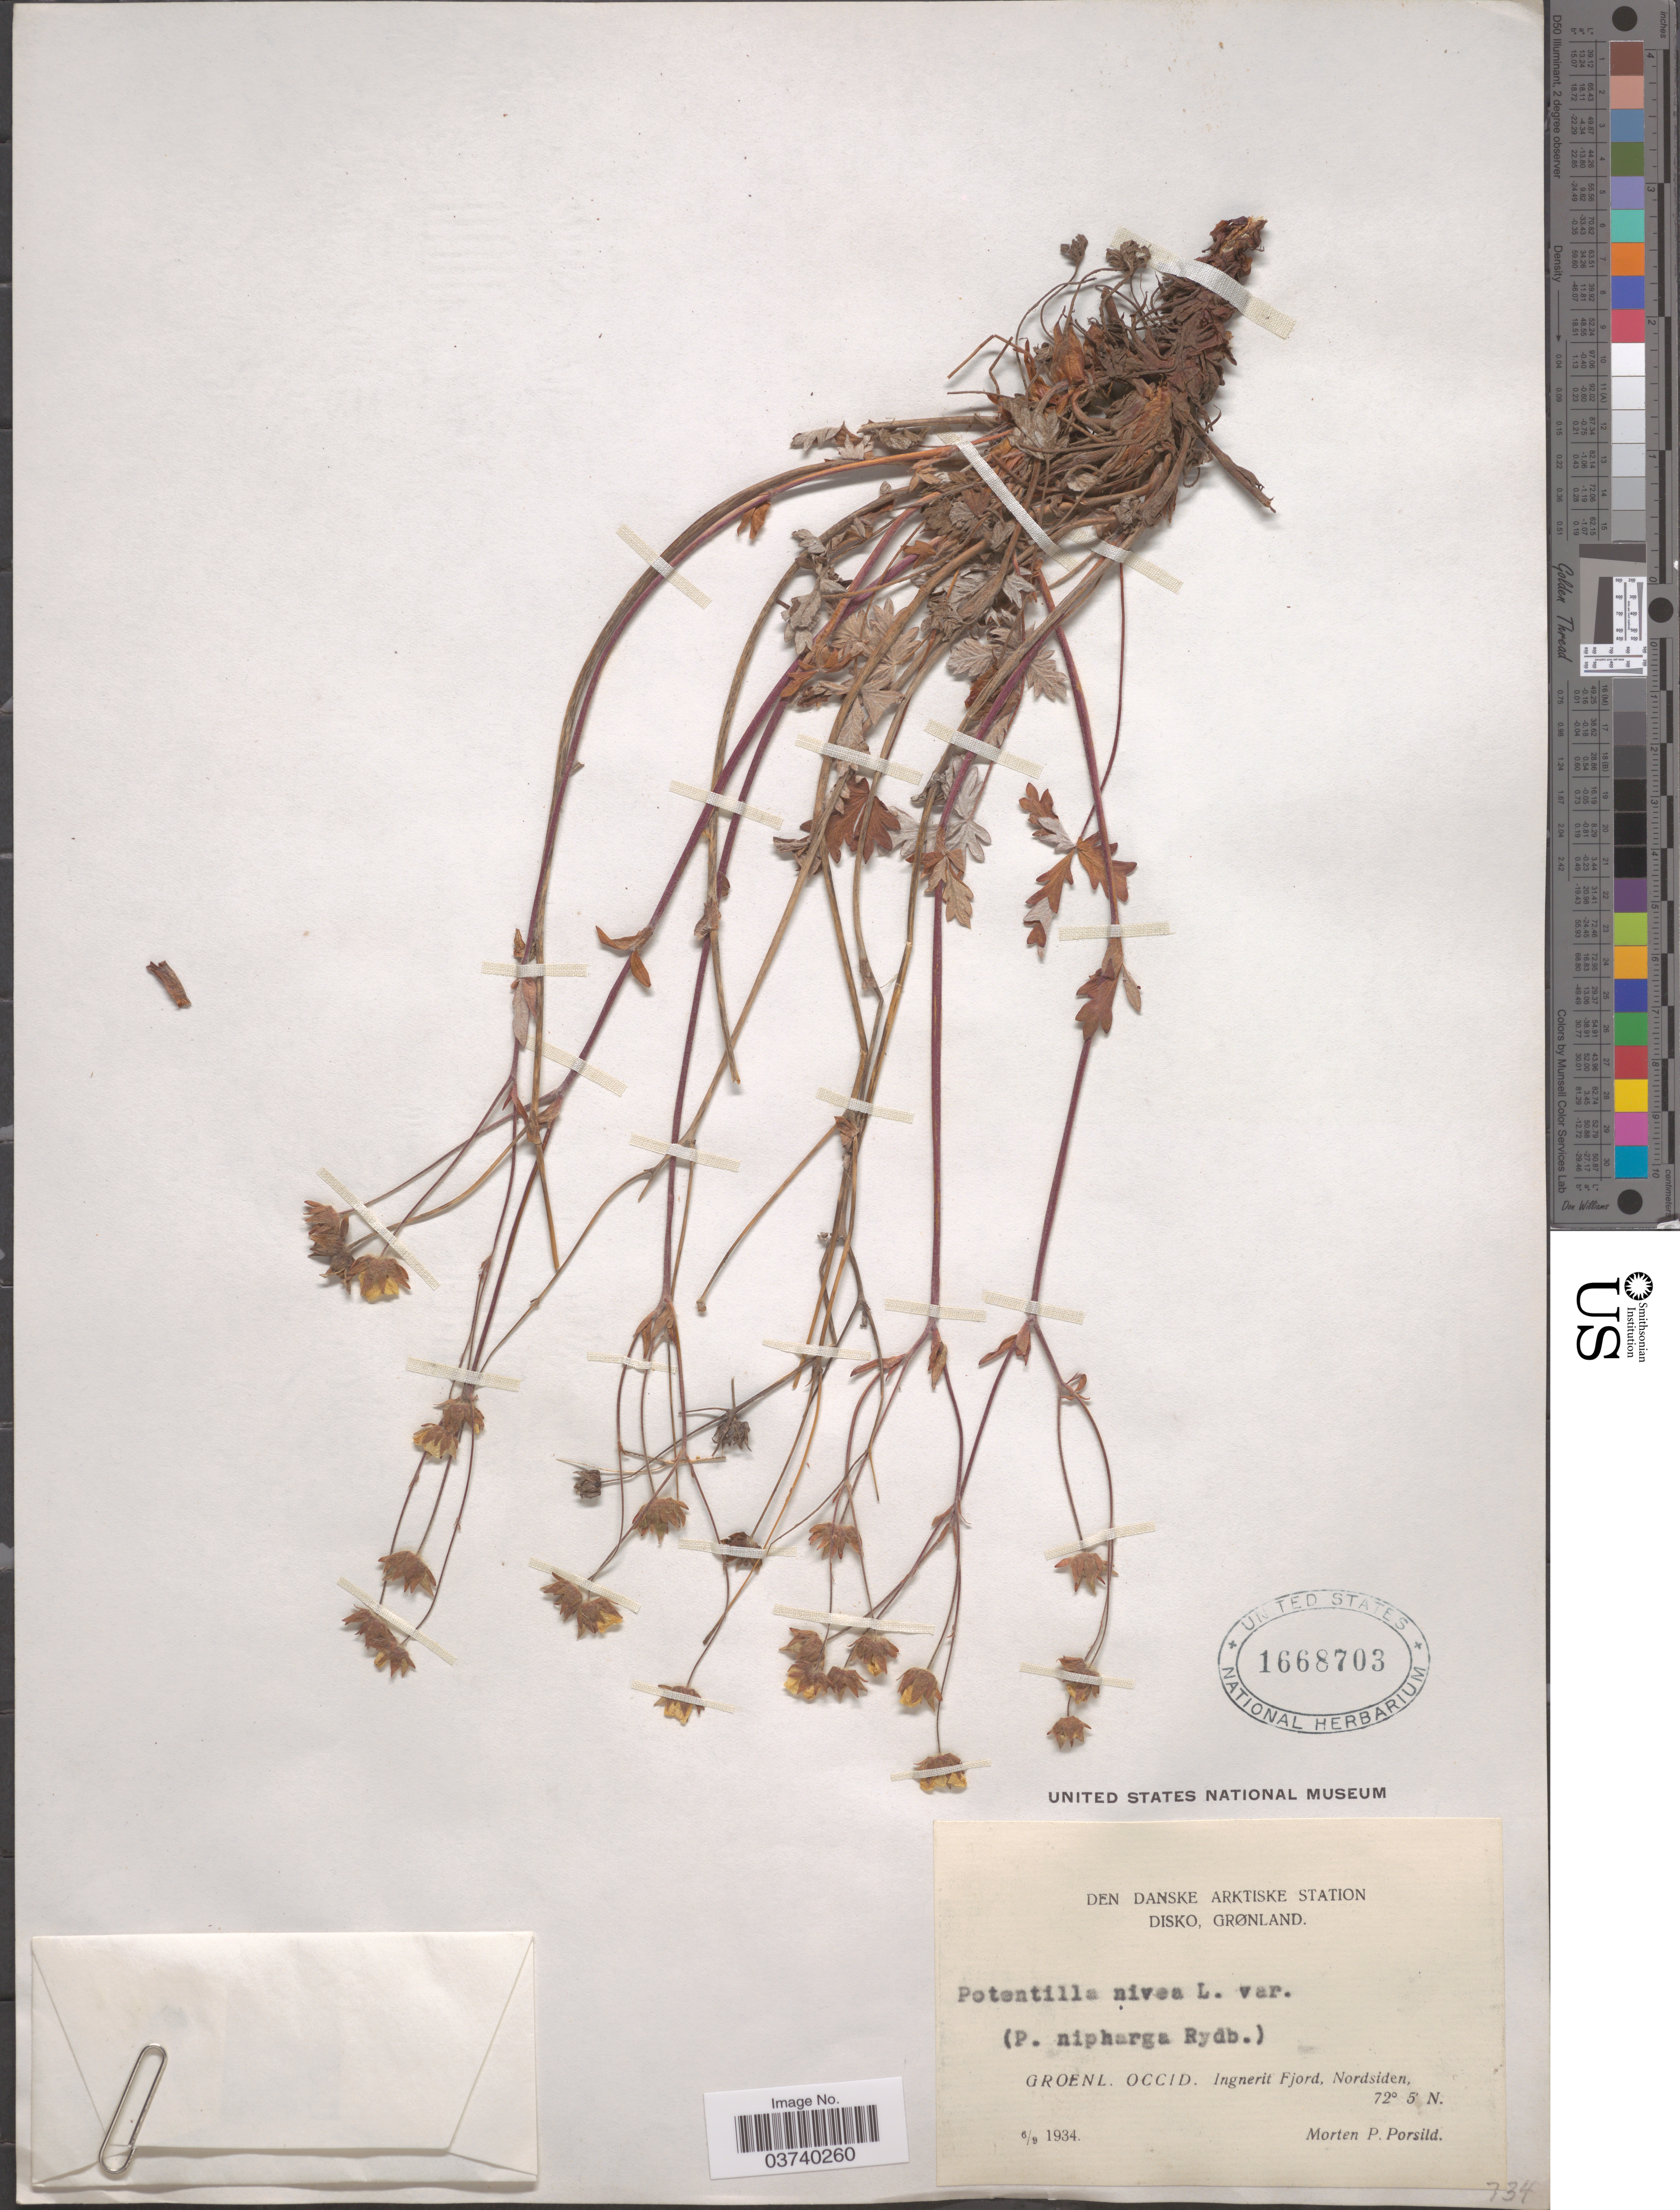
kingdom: Plantae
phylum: Tracheophyta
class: Magnoliopsida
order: Rosales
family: Rosaceae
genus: Potentilla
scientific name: Potentilla nivea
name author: L.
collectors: M. P. Porsild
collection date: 1934-09-06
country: Greenland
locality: Den Danske Arktiske Station. Disko. Groenl. Occid. Ingnerit Fjord, Nordsiden.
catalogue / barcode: US 1668703